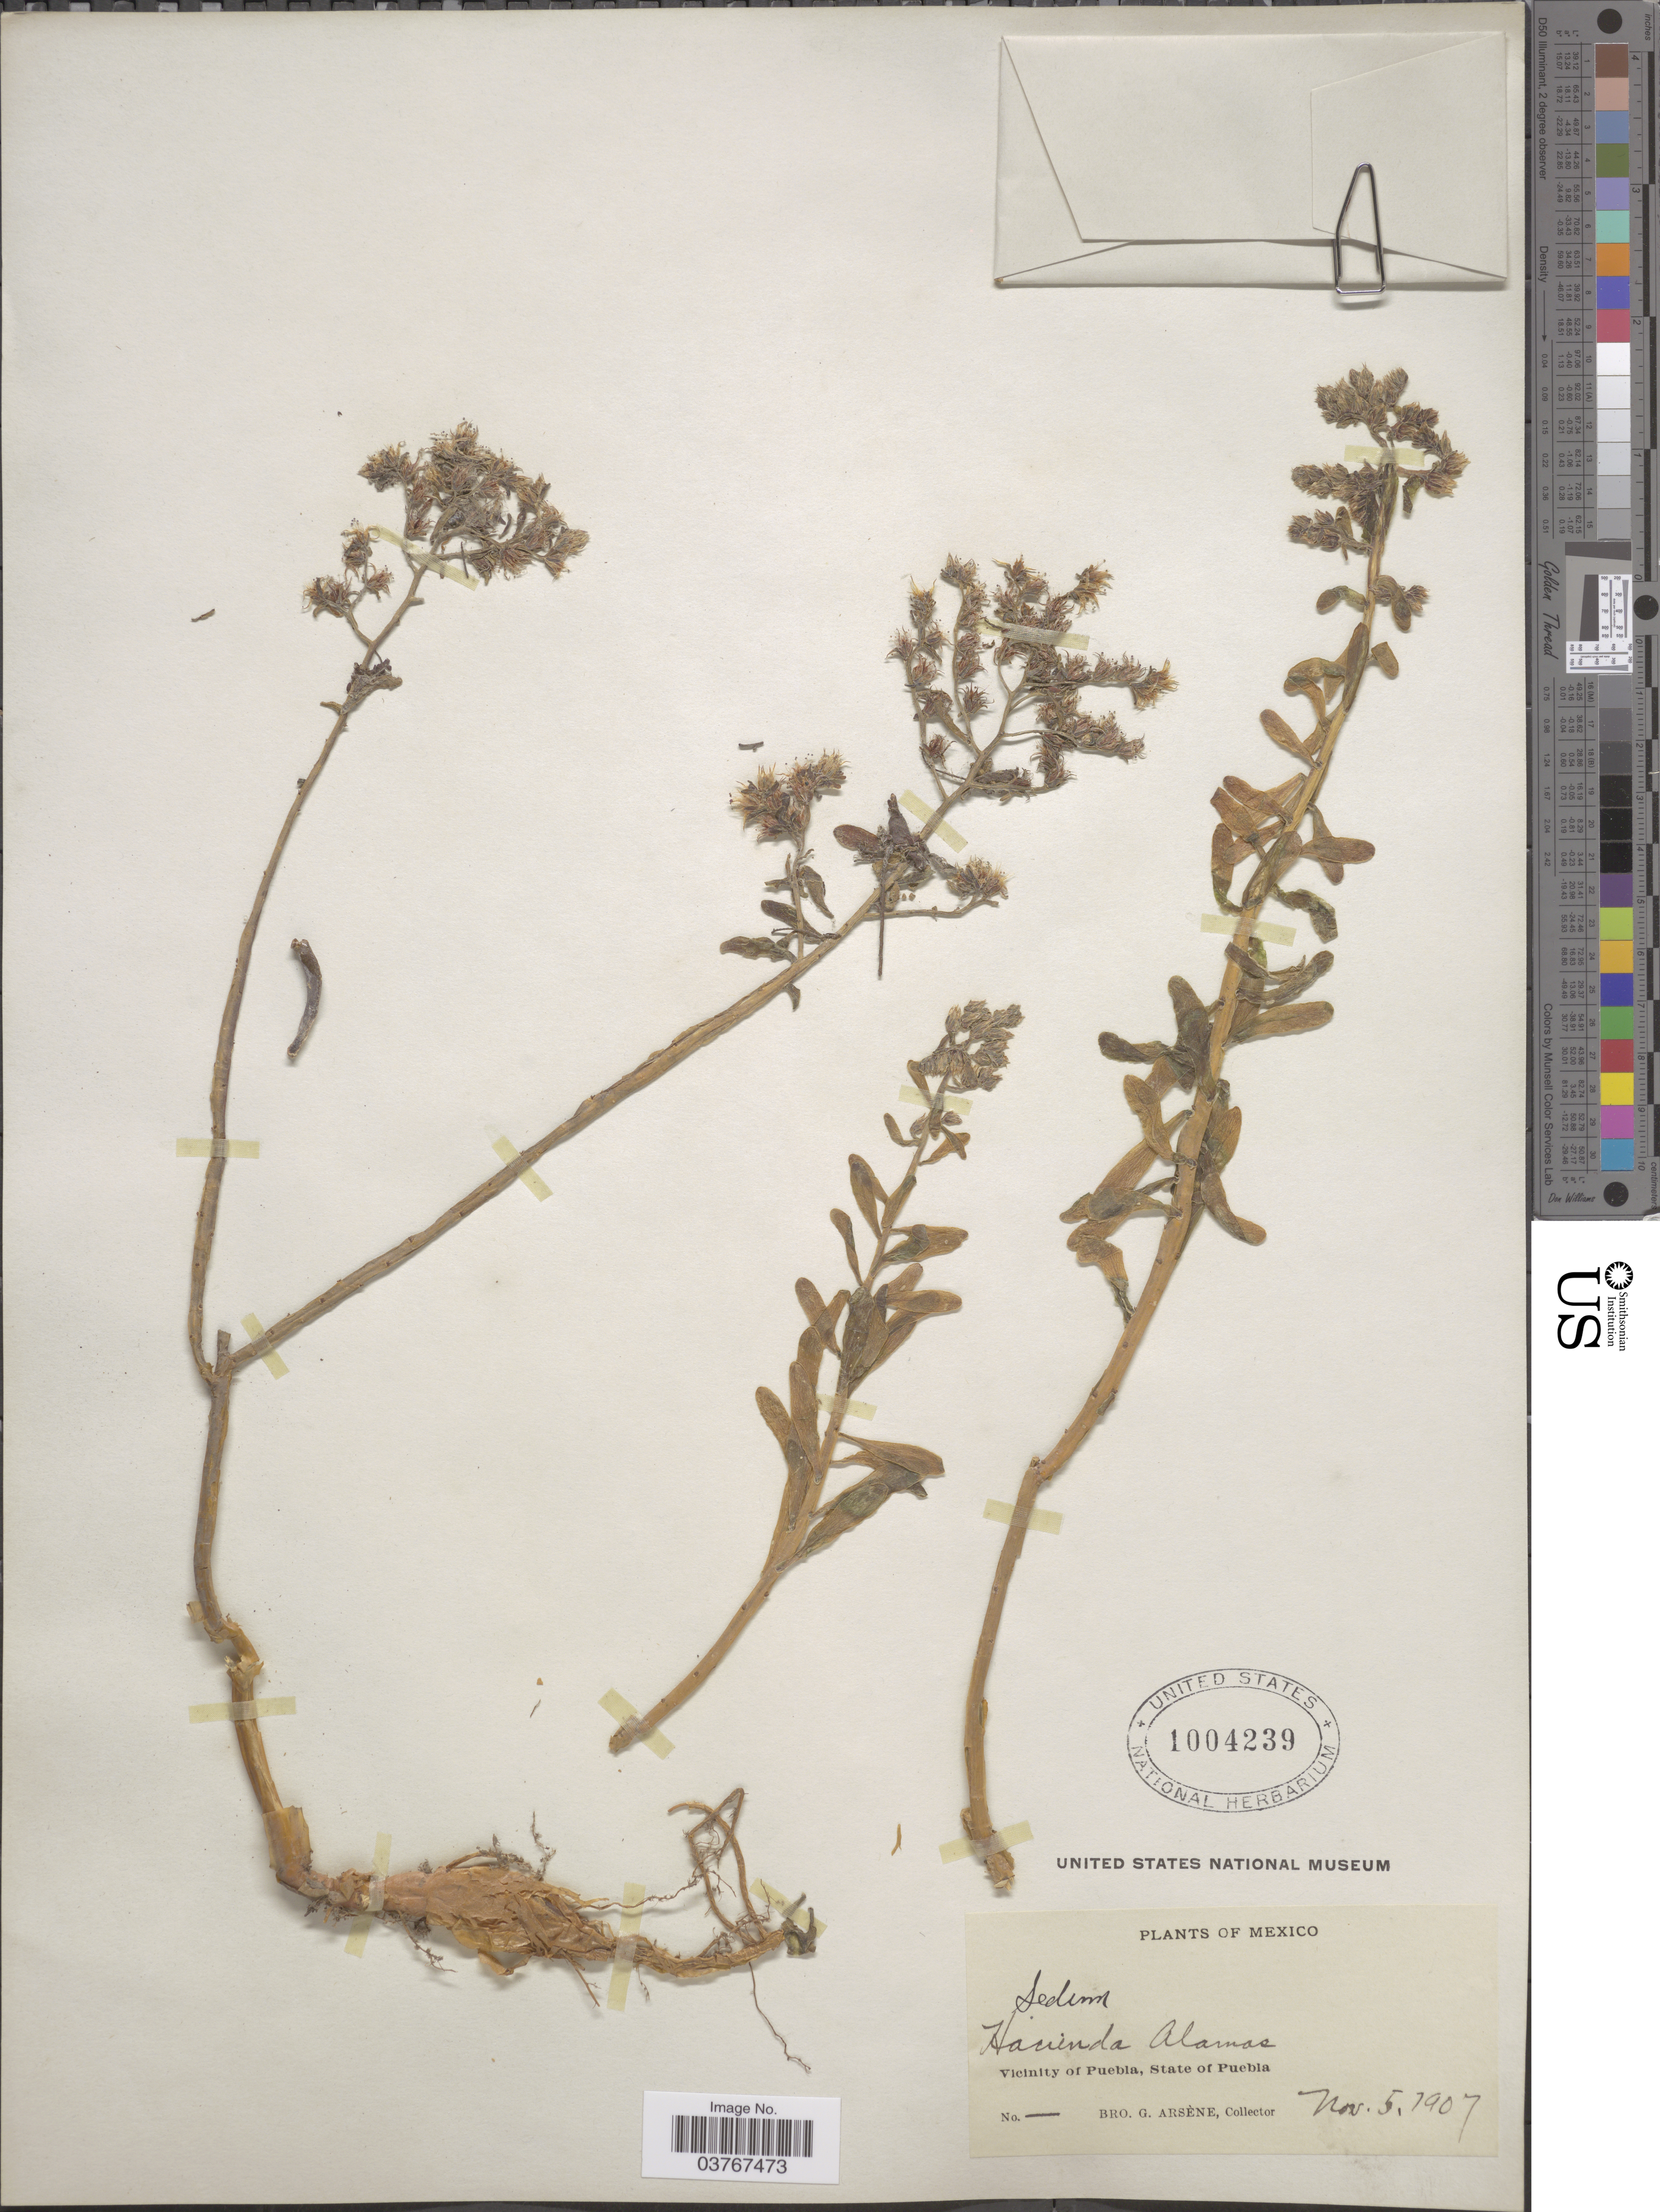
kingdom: Plantae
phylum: Tracheophyta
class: Magnoliopsida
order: Saxifragales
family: Crassulaceae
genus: Sedum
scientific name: Sedum sp.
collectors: Bro. G. Arsène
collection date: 1907-11-05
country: Mexico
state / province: Puebla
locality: Hacienda Alamos. Vicinity of Puebla.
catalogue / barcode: US 1004239